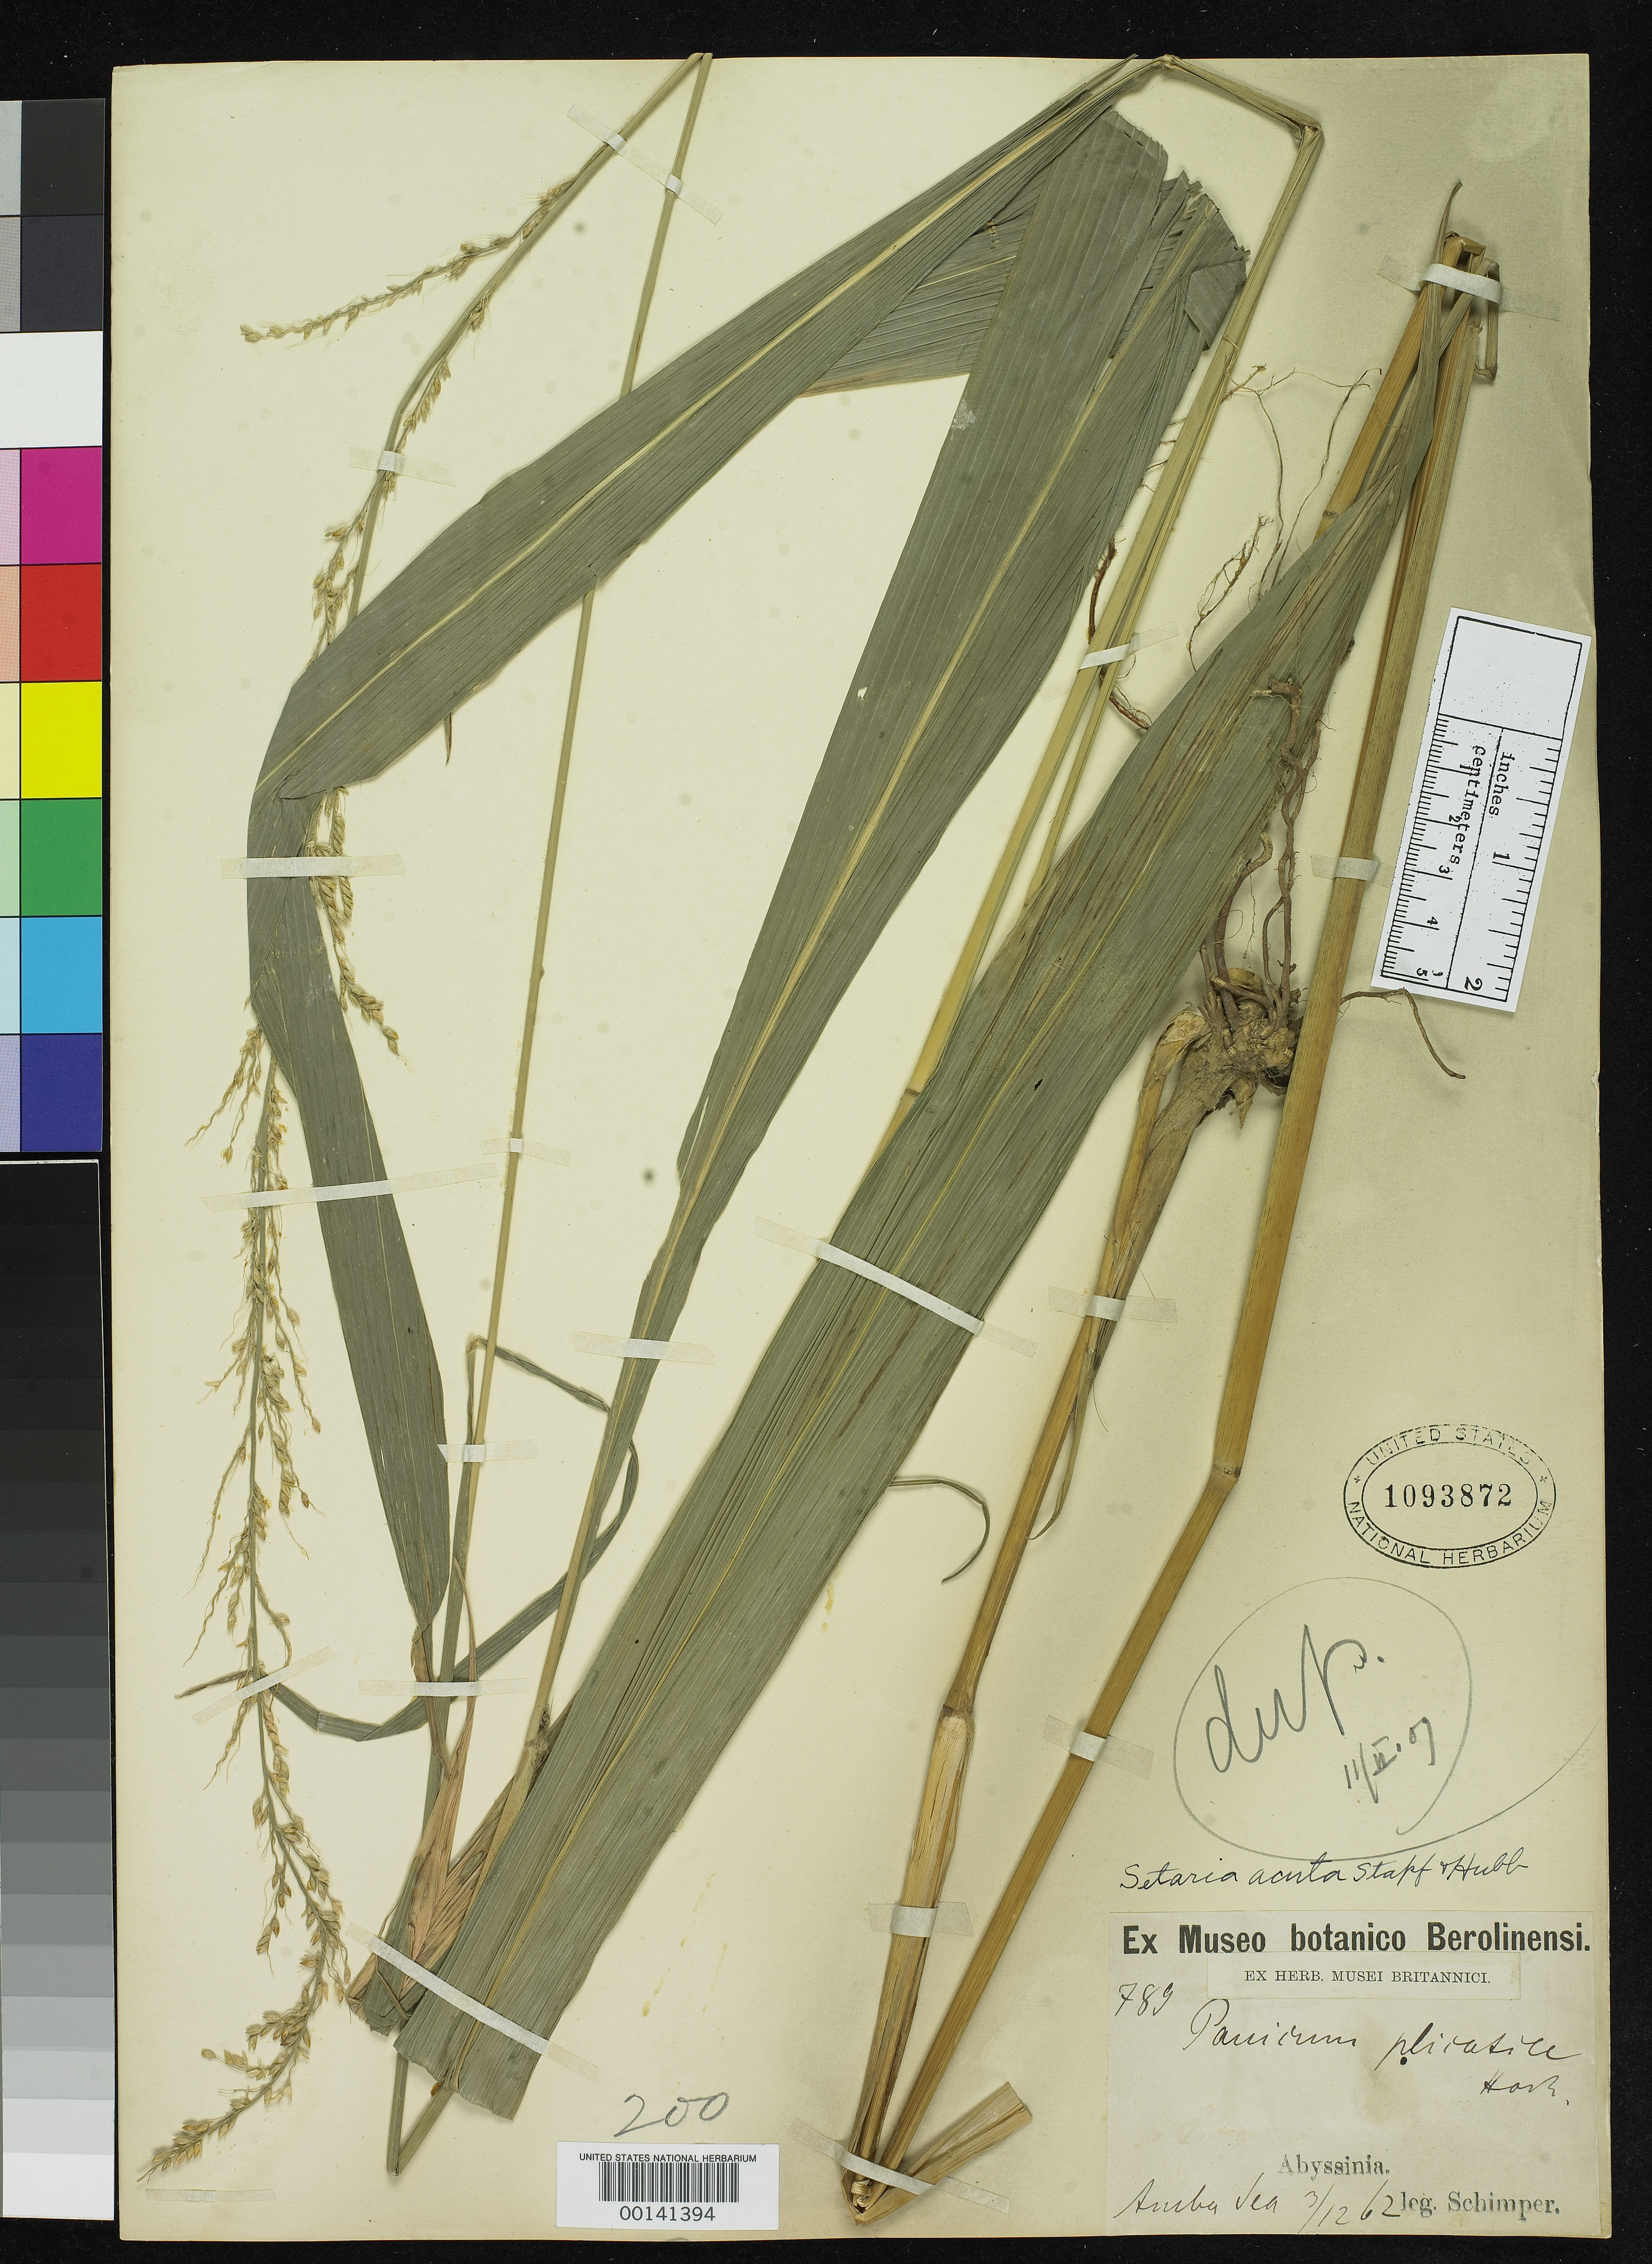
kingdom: Plantae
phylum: Tracheophyta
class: Liliopsida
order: Poales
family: Poaceae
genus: Setaria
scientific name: Setaria actua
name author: Stapf & C.E. Hubb. in Oliv.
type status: Isotype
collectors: G. W. Schimper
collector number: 789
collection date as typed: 1862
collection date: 1862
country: Ethiopia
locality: Nile land, Amba Sea. [Ambasel?]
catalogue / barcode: US 1093872